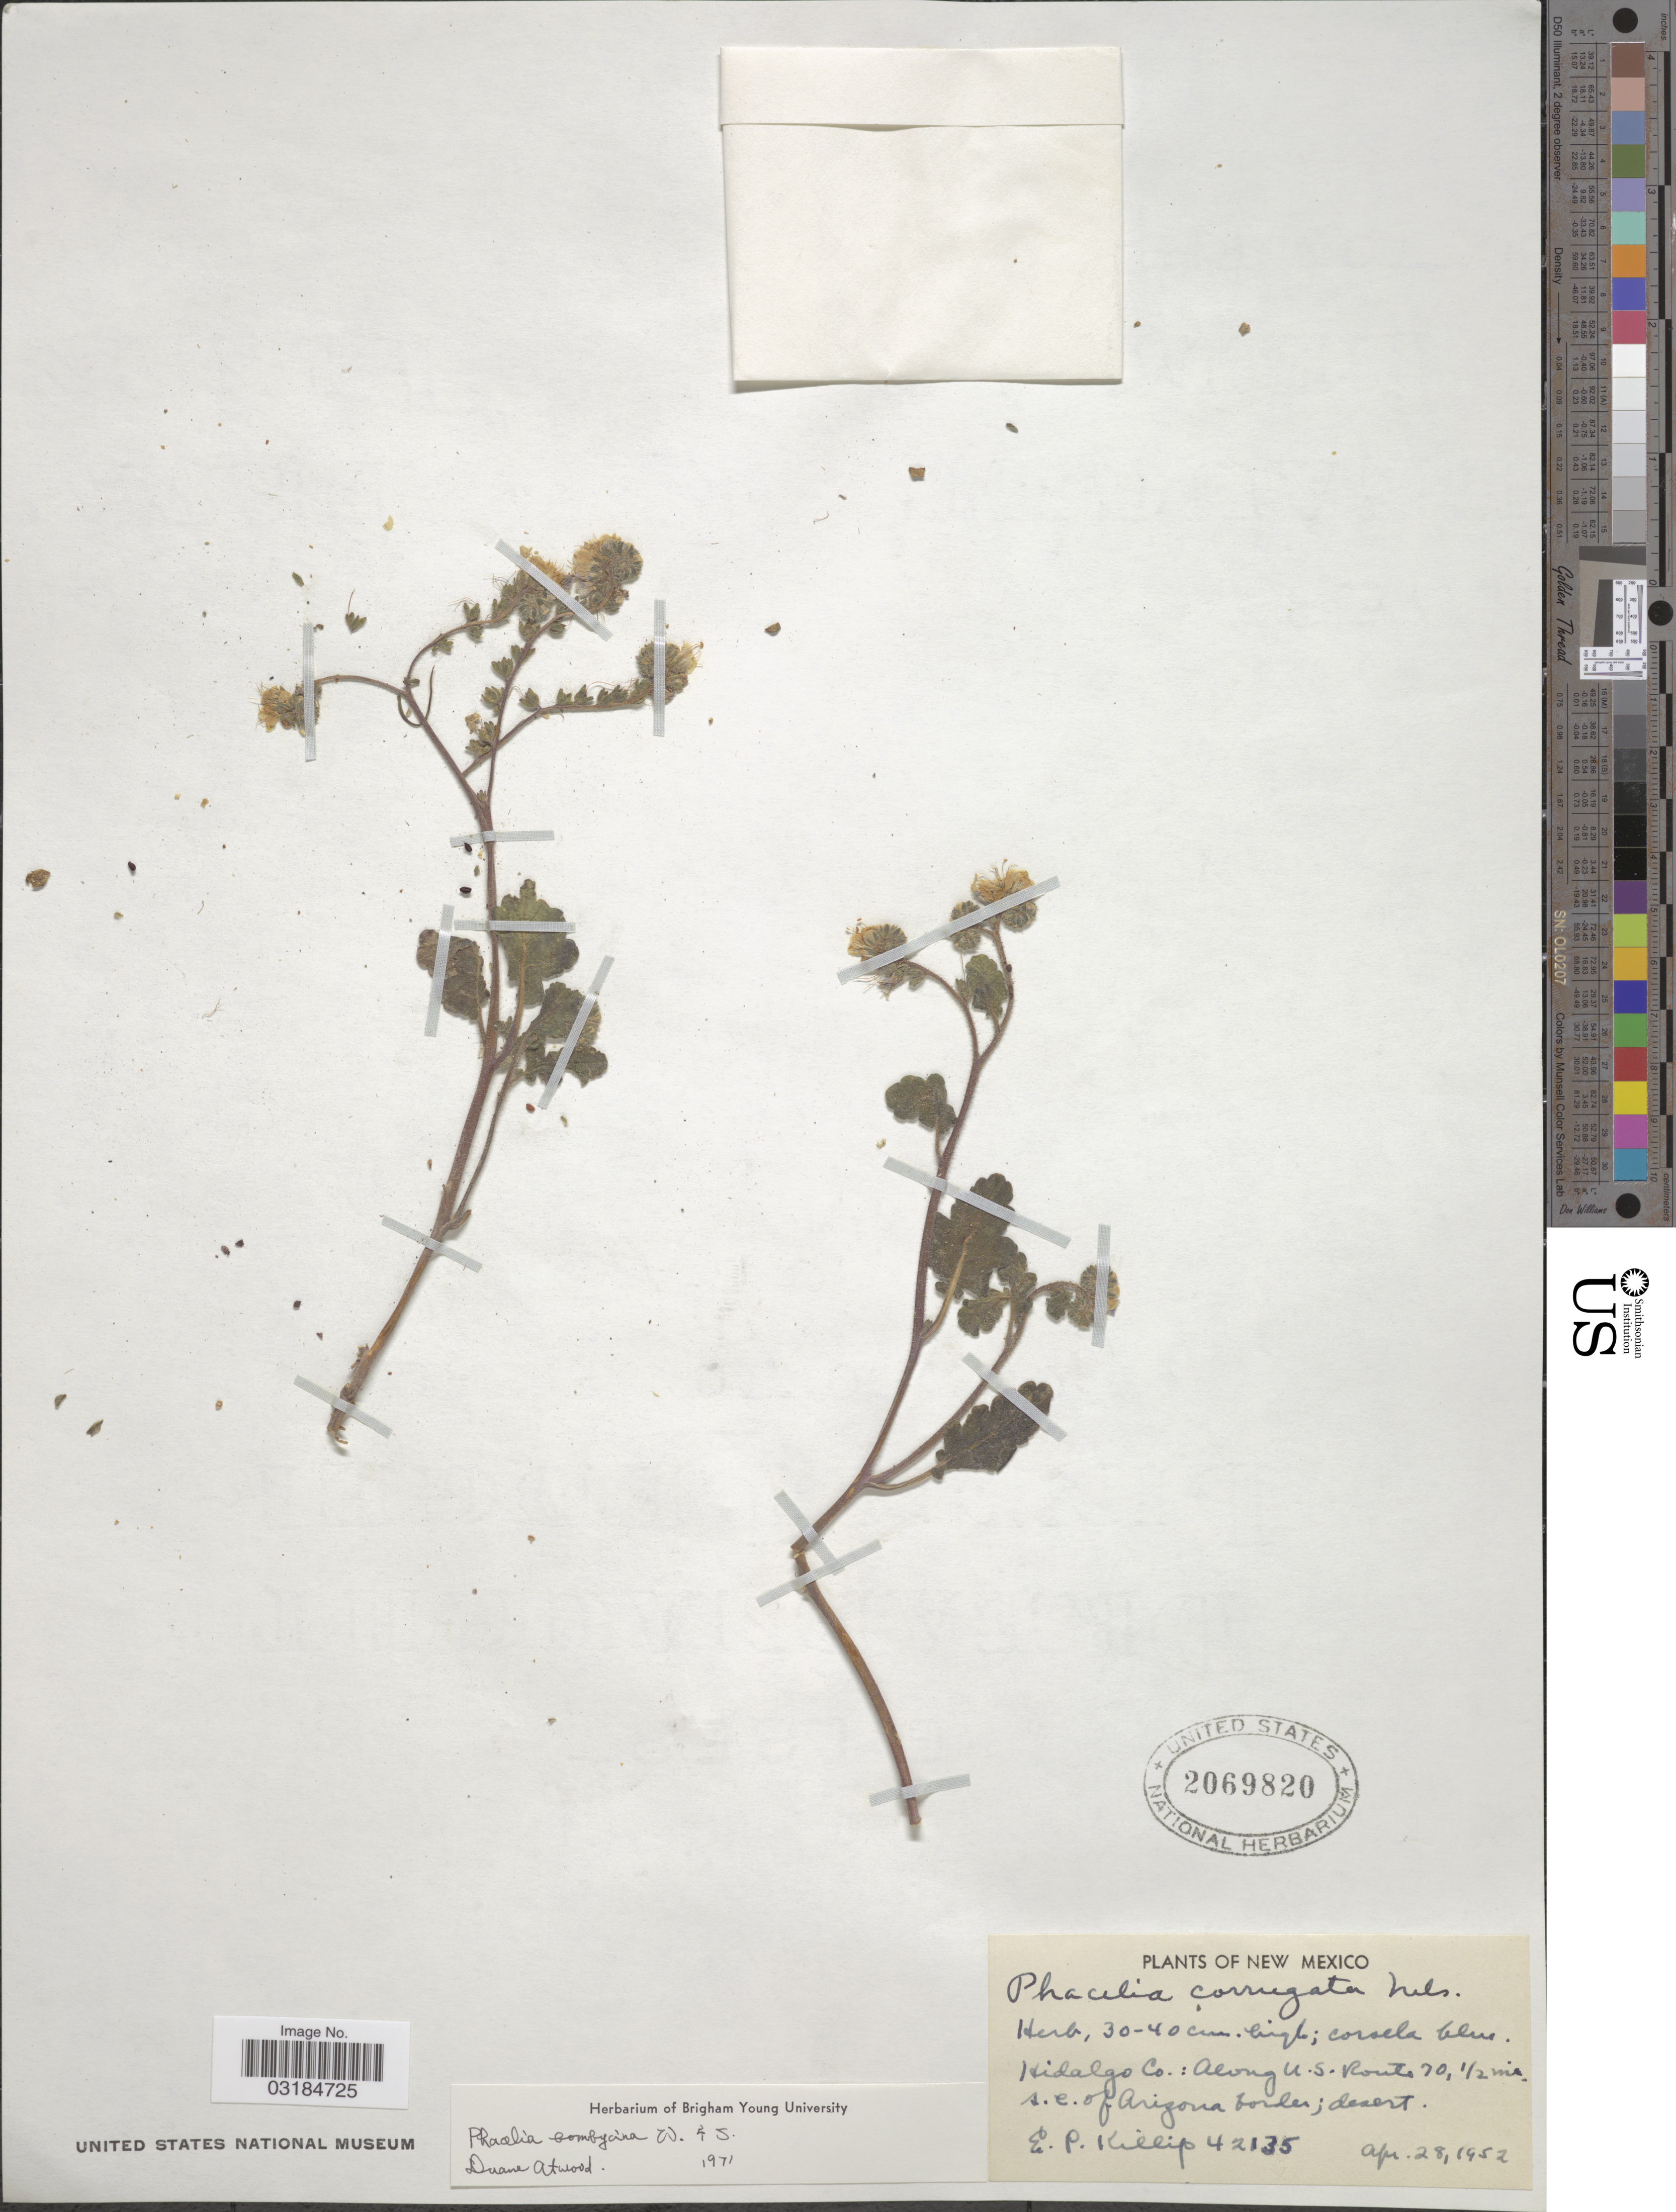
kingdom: Plantae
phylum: Tracheophyta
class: Magnoliopsida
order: Boraginales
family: Hydrophyllaceae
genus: Phacelia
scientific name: Phacelia bombycina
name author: Wooton & Standl.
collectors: E. P. Killip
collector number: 42135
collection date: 1952-04-28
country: United States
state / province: New Mexico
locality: Hidalgo Co: Along U.S. Route 70, ½ mi. s.e. Arizona border; desert.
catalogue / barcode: US 2069820